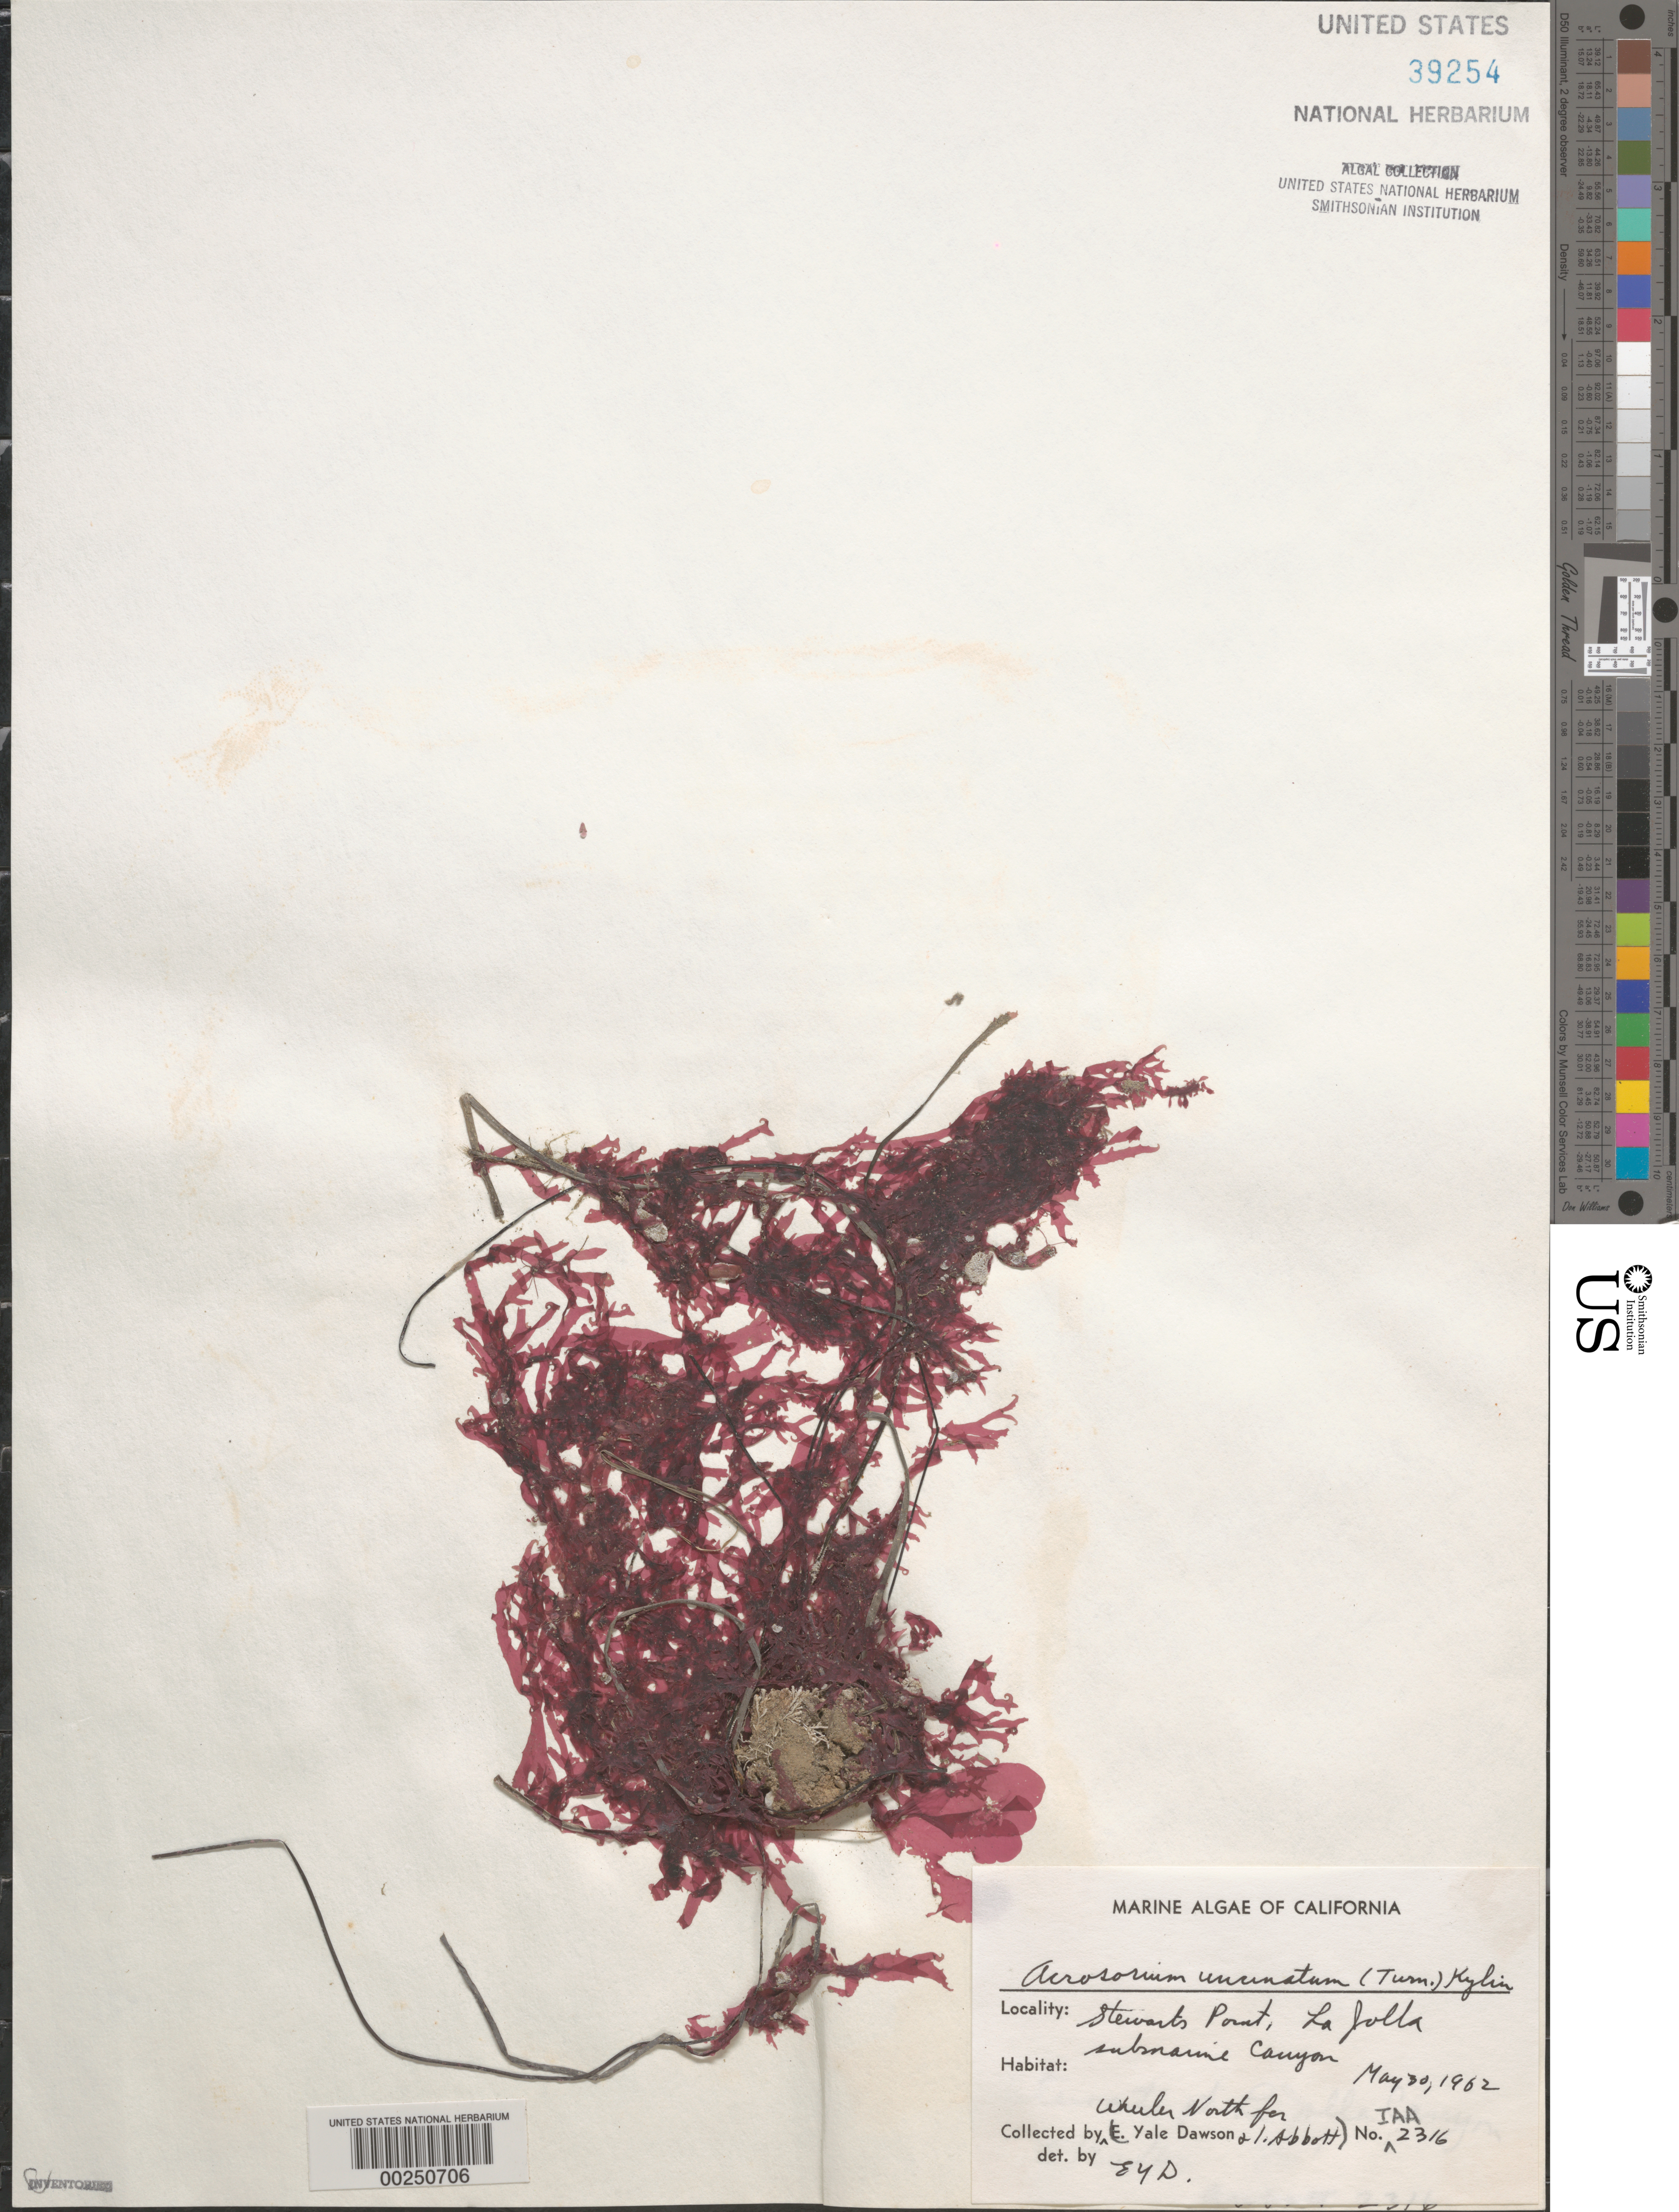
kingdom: Plantae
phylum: Rhodophyta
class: Florideophyceae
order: Ceramiales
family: Delesseriaceae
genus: Cryptopleura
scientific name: Cryptopleura ramosa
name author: (Huds.) L.M. Newton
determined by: Algae name updating Project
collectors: W. North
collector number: IAA 2316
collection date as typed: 30 May 1962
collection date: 1962-05-30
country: United States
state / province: California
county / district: San Diego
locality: Stewart's Point, La Jolla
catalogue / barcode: US 39254